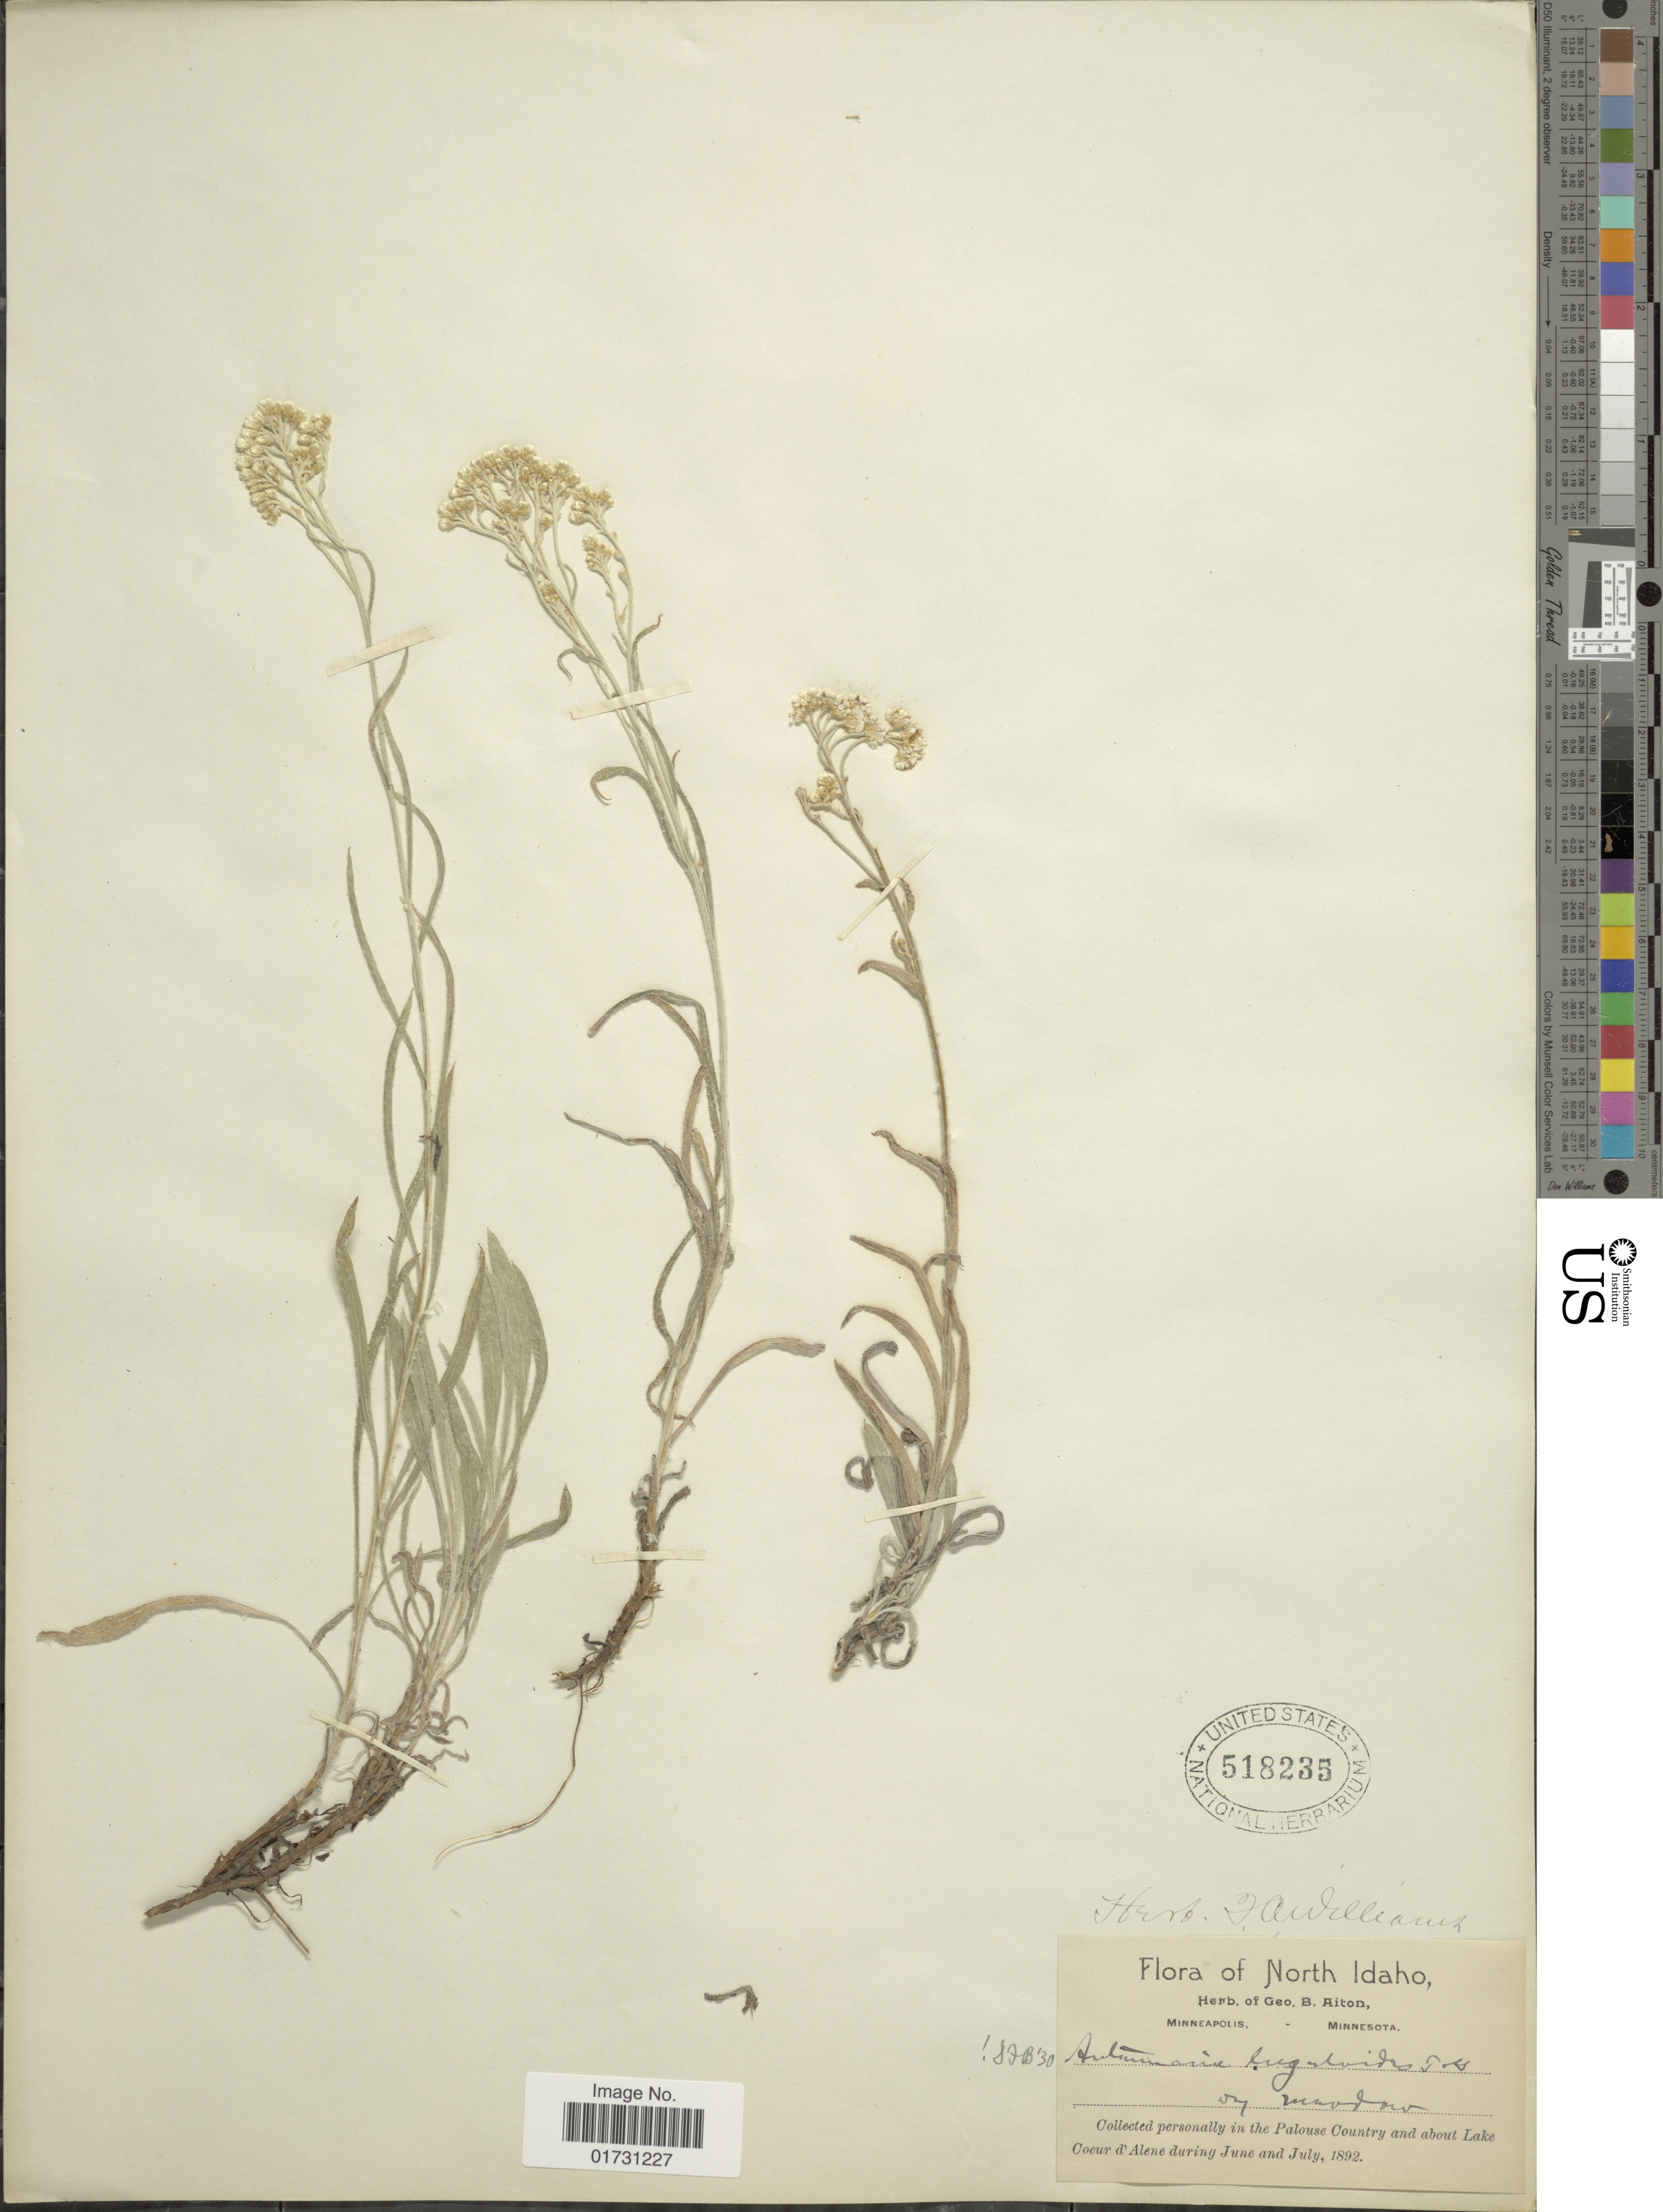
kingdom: Plantae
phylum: Tracheophyta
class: Magnoliopsida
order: Asterales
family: Asteraceae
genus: Antennaria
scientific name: Antennaria luzuloides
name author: Torr. & A. Gray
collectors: G. B. Aiton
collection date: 1892-06/1892-07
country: United States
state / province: Idaho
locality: North Idaho, In the Palouse Country and about Lake Coeur d'Alene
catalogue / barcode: US 518235